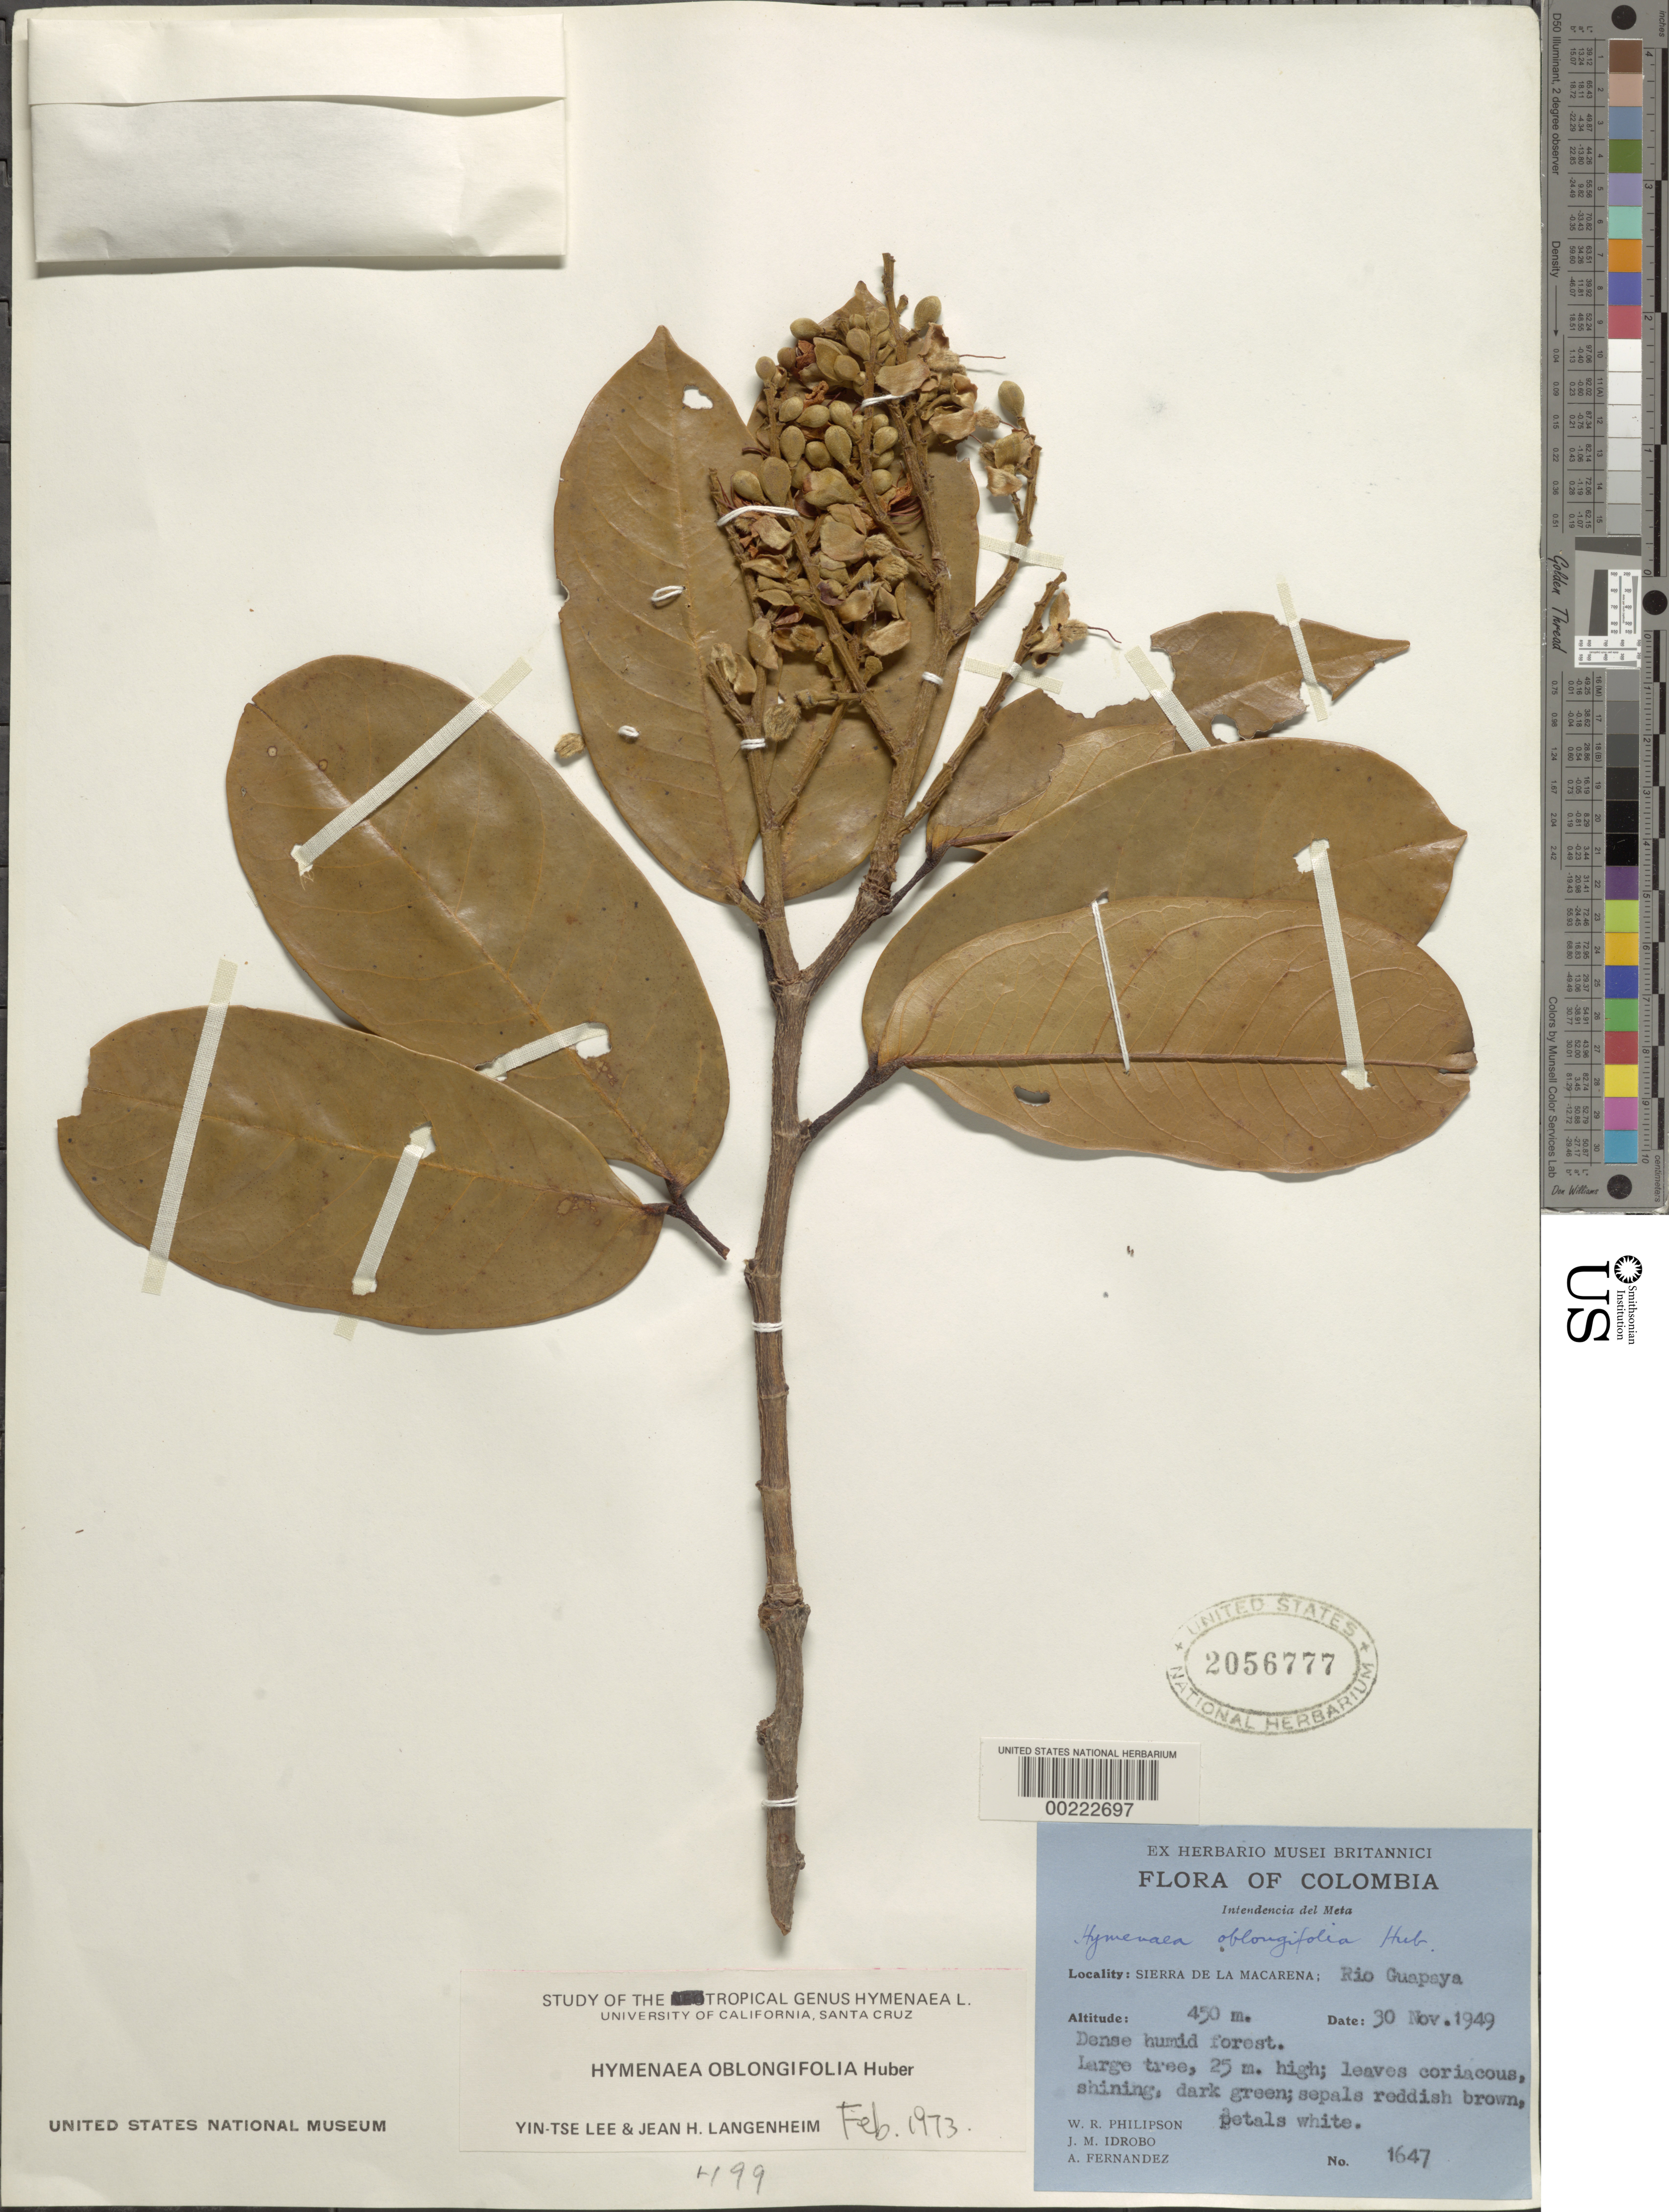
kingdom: Plantae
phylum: Tracheophyta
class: Magnoliopsida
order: Fabales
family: Fabaceae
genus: Hymenaea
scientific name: Hymenaea oblongifolia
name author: Huber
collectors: W. R. Philipson, J. M. Idrobo & Á. Fernández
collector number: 1647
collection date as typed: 30 Nov 1949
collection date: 1949-11-30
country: Colombia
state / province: Meta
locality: Sierra de la Macarena: Rio Guapaya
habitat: Dense humid forest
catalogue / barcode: US 2056777